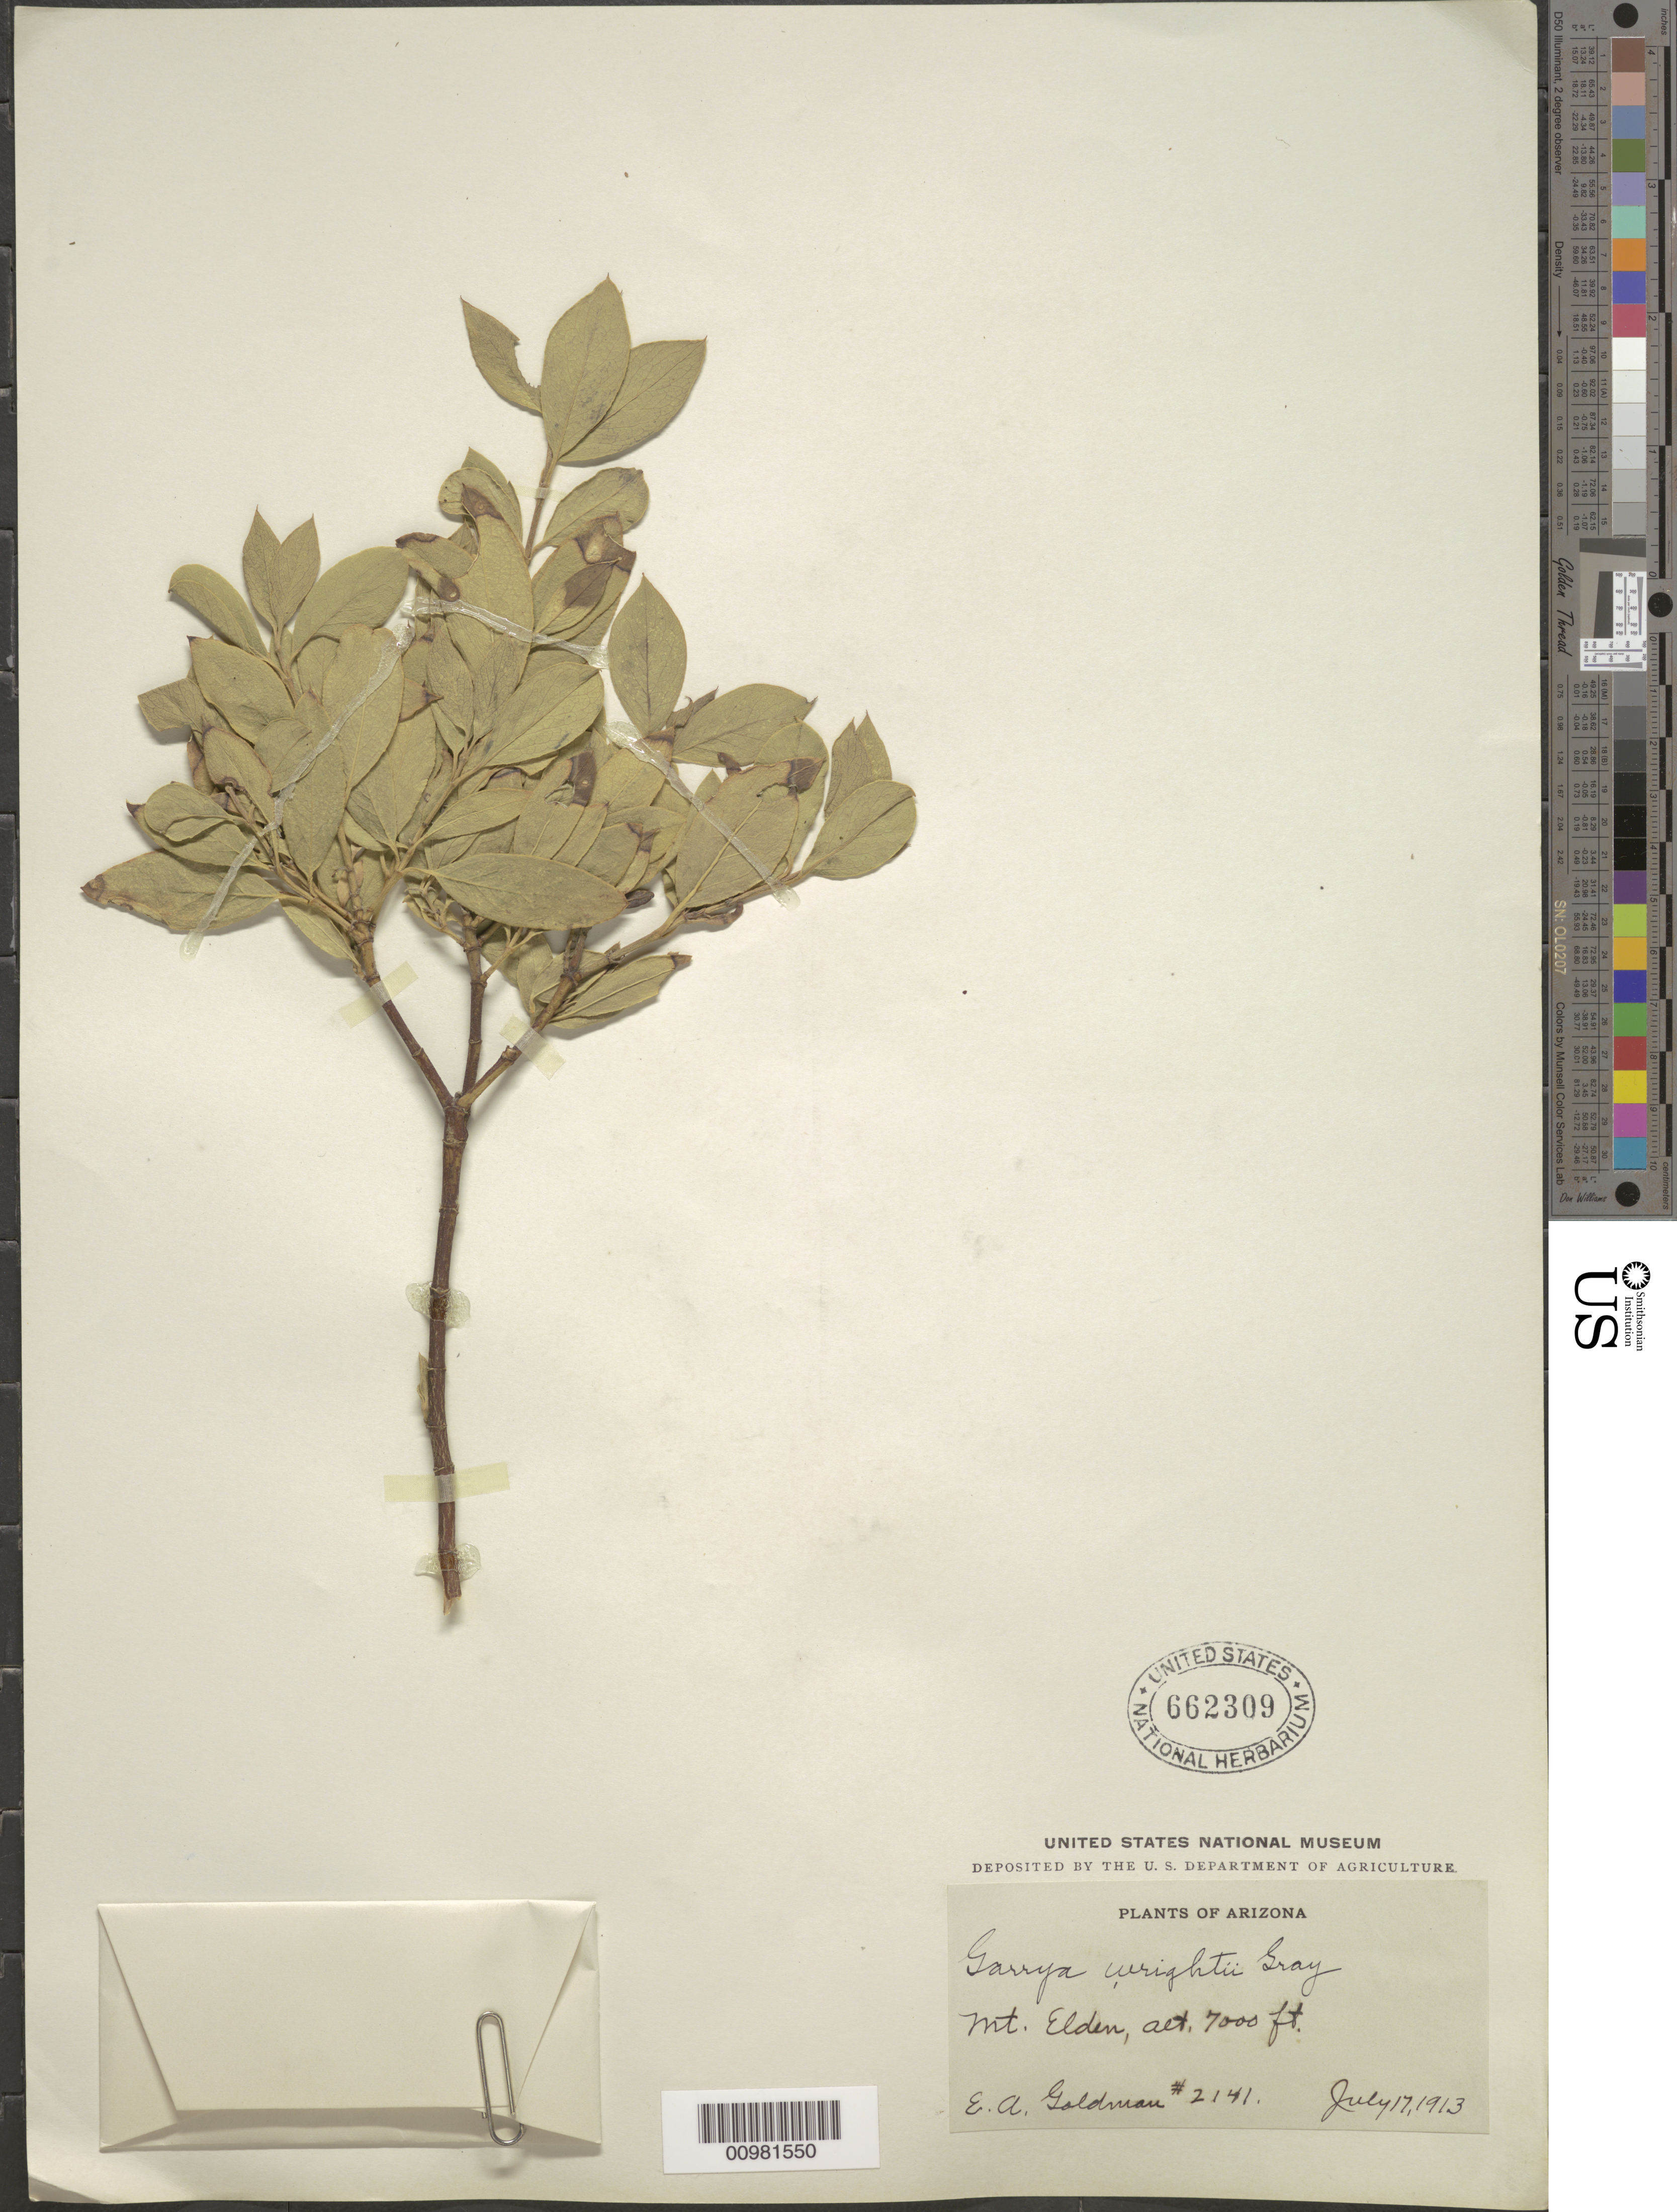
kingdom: Plantae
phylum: Tracheophyta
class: Magnoliopsida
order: Garryales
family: Garryaceae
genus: Garrya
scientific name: Garrya wrightii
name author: Torr.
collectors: E. A. Goldman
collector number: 2141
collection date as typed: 17 Jul 1913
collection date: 1913-07-17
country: United States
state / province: Arizona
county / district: Coconino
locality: Mount Elden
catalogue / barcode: US 662309